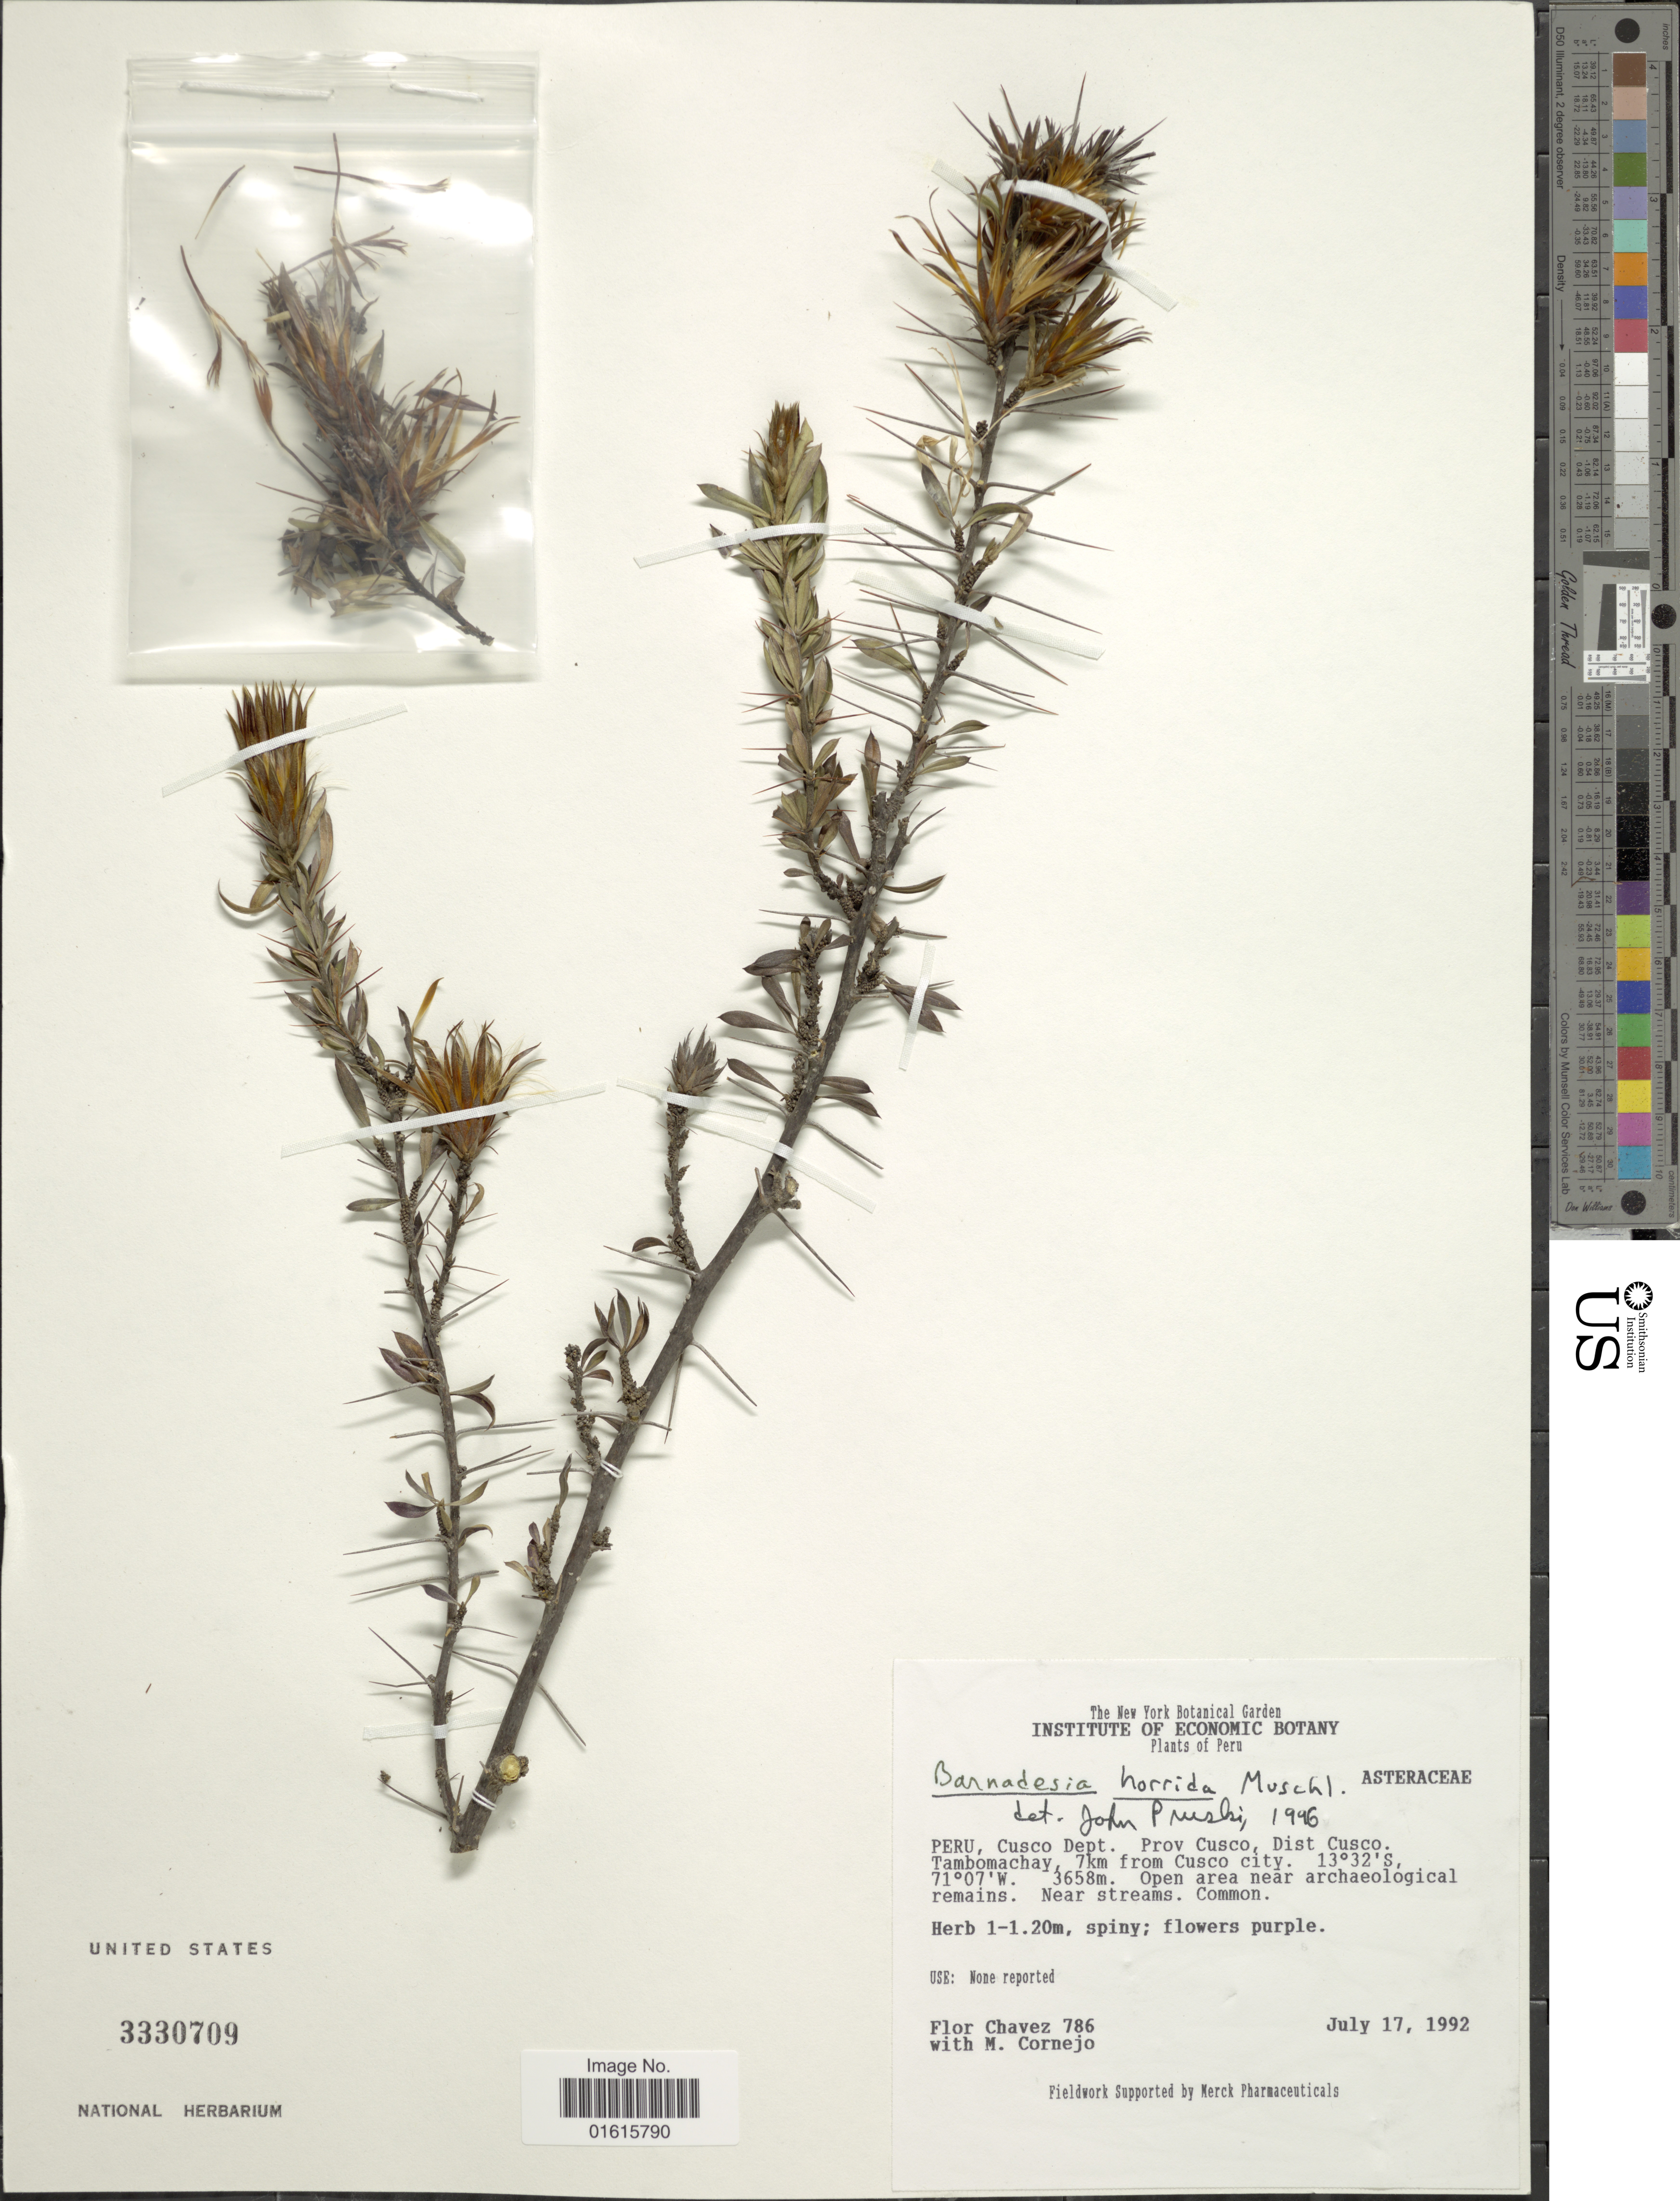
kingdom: Plantae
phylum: Tracheophyta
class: Magnoliopsida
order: Asterales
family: Asteraceae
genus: Barnadesia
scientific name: Barnadesia horrida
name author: Muschl.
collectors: F. Chávez & M. Cornejo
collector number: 786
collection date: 1992-07-17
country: Peru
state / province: Cusco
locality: Prov. Cusco, Dist Cusco. Tambomachay, 7 km from Cusco city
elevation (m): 3658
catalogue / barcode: US 3330709